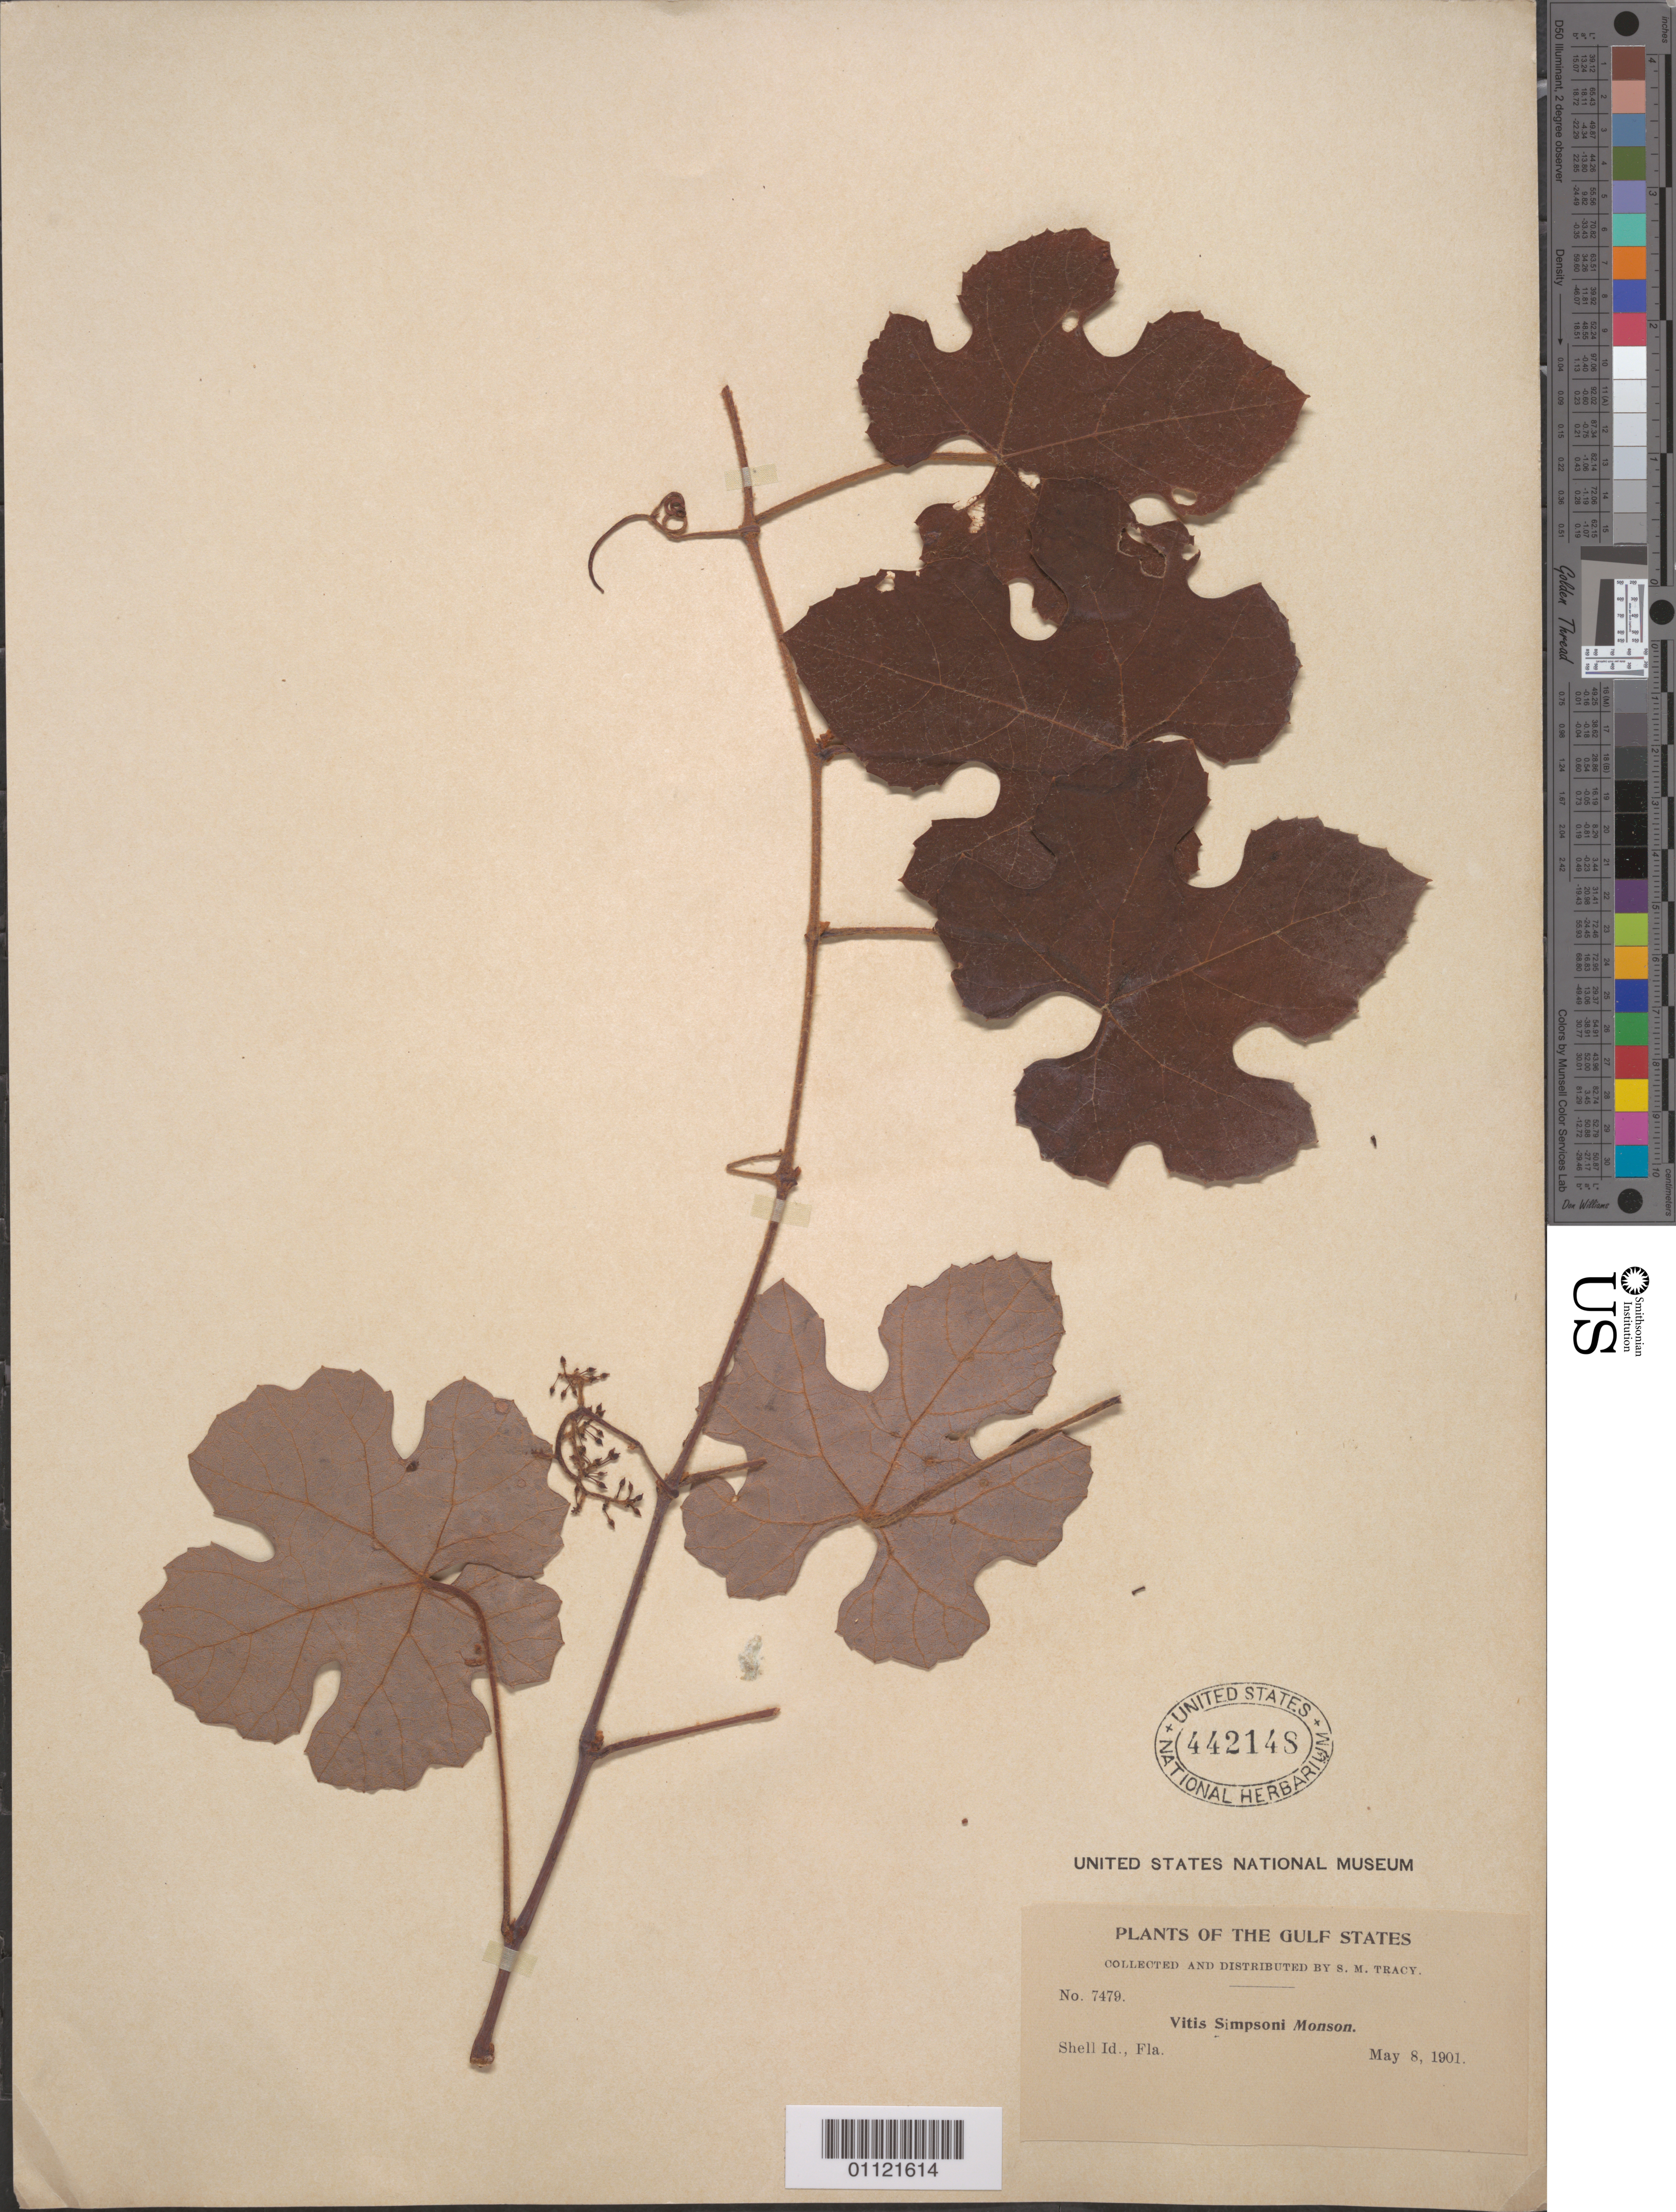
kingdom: Plantae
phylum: Tracheophyta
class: Magnoliopsida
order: Vitales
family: Vitaceae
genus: Vitis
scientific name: Vitis simpsonii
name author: Munson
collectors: S. M. Tracy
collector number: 7479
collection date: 1901-05-08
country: United States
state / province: Florida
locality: Shell Id.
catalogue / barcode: US 442148